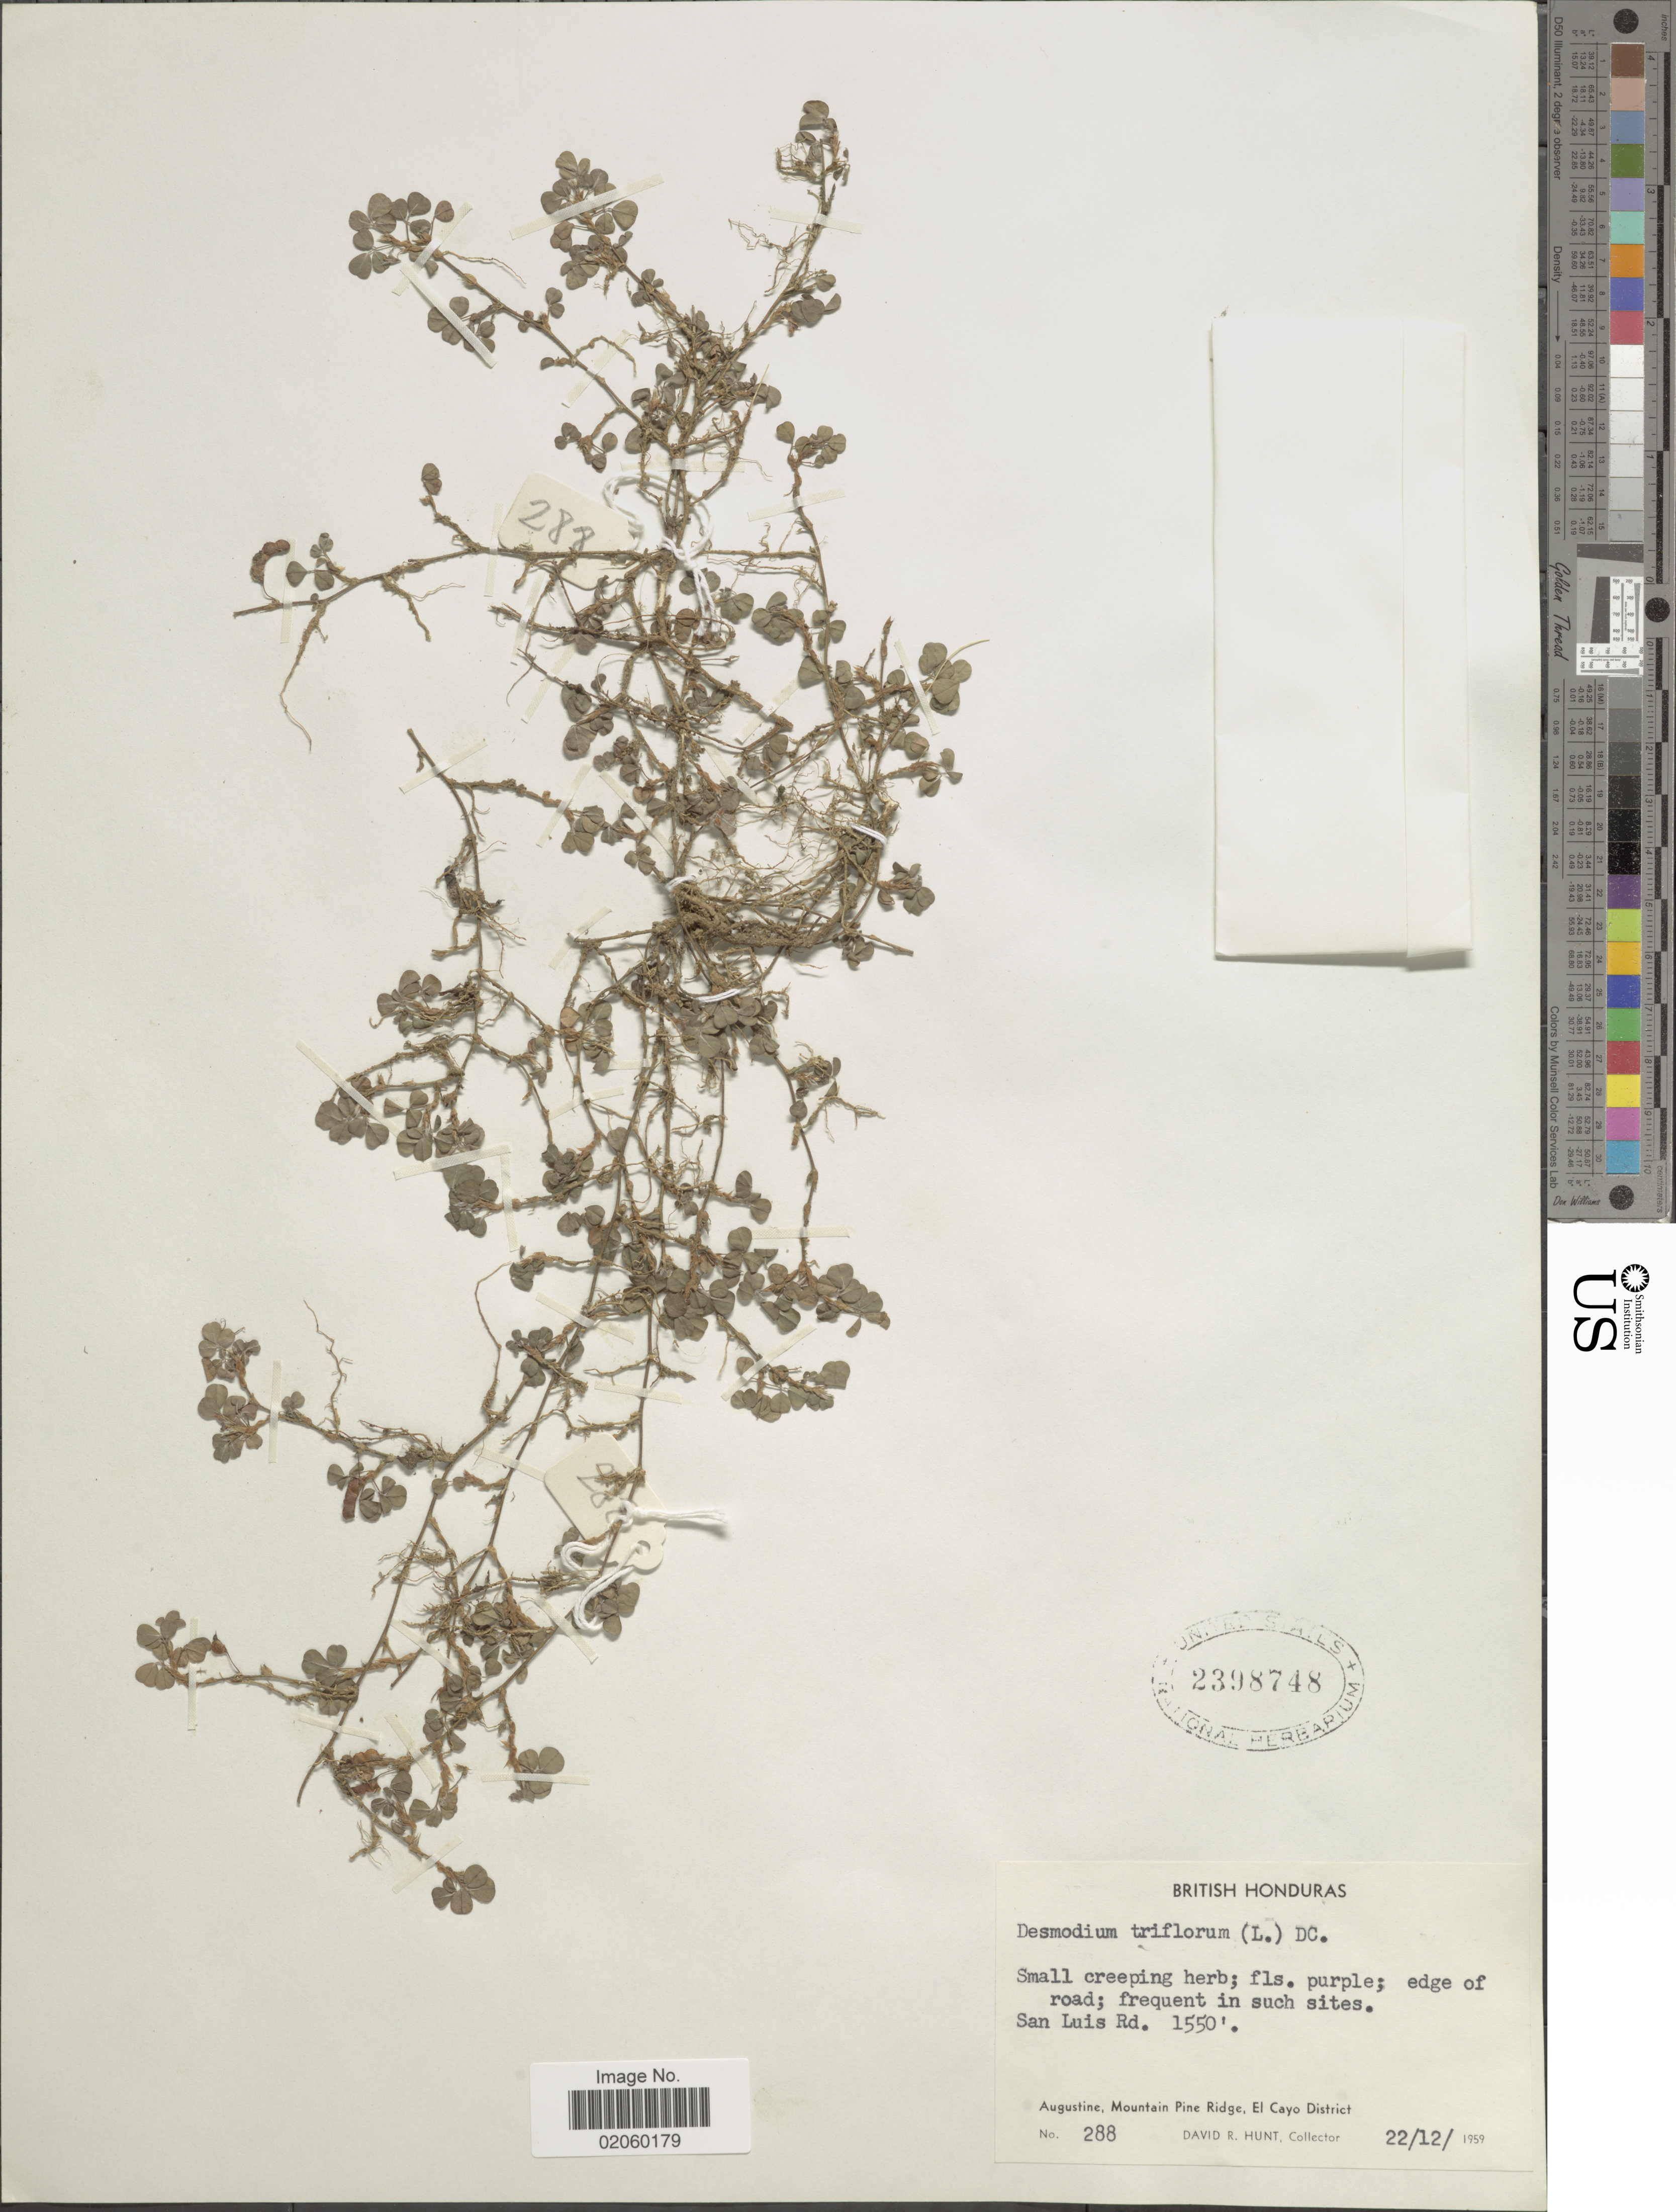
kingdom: Plantae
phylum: Tracheophyta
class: Magnoliopsida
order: Fabales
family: Fabaceae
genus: Grona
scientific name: Grona triflora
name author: (L.) H. Ohashi & K. Ohashi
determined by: Strong, Mark T., (BOT), Smithsonian Institution - National Museum of Natural History (UNITED STATES)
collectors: D. R. Hunt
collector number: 288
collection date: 1959-12-22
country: Belize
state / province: Cayo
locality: Augustine, Mountain Pine Ridge, El Cayo District, San Luis Rd.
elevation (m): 472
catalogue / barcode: US 2398748